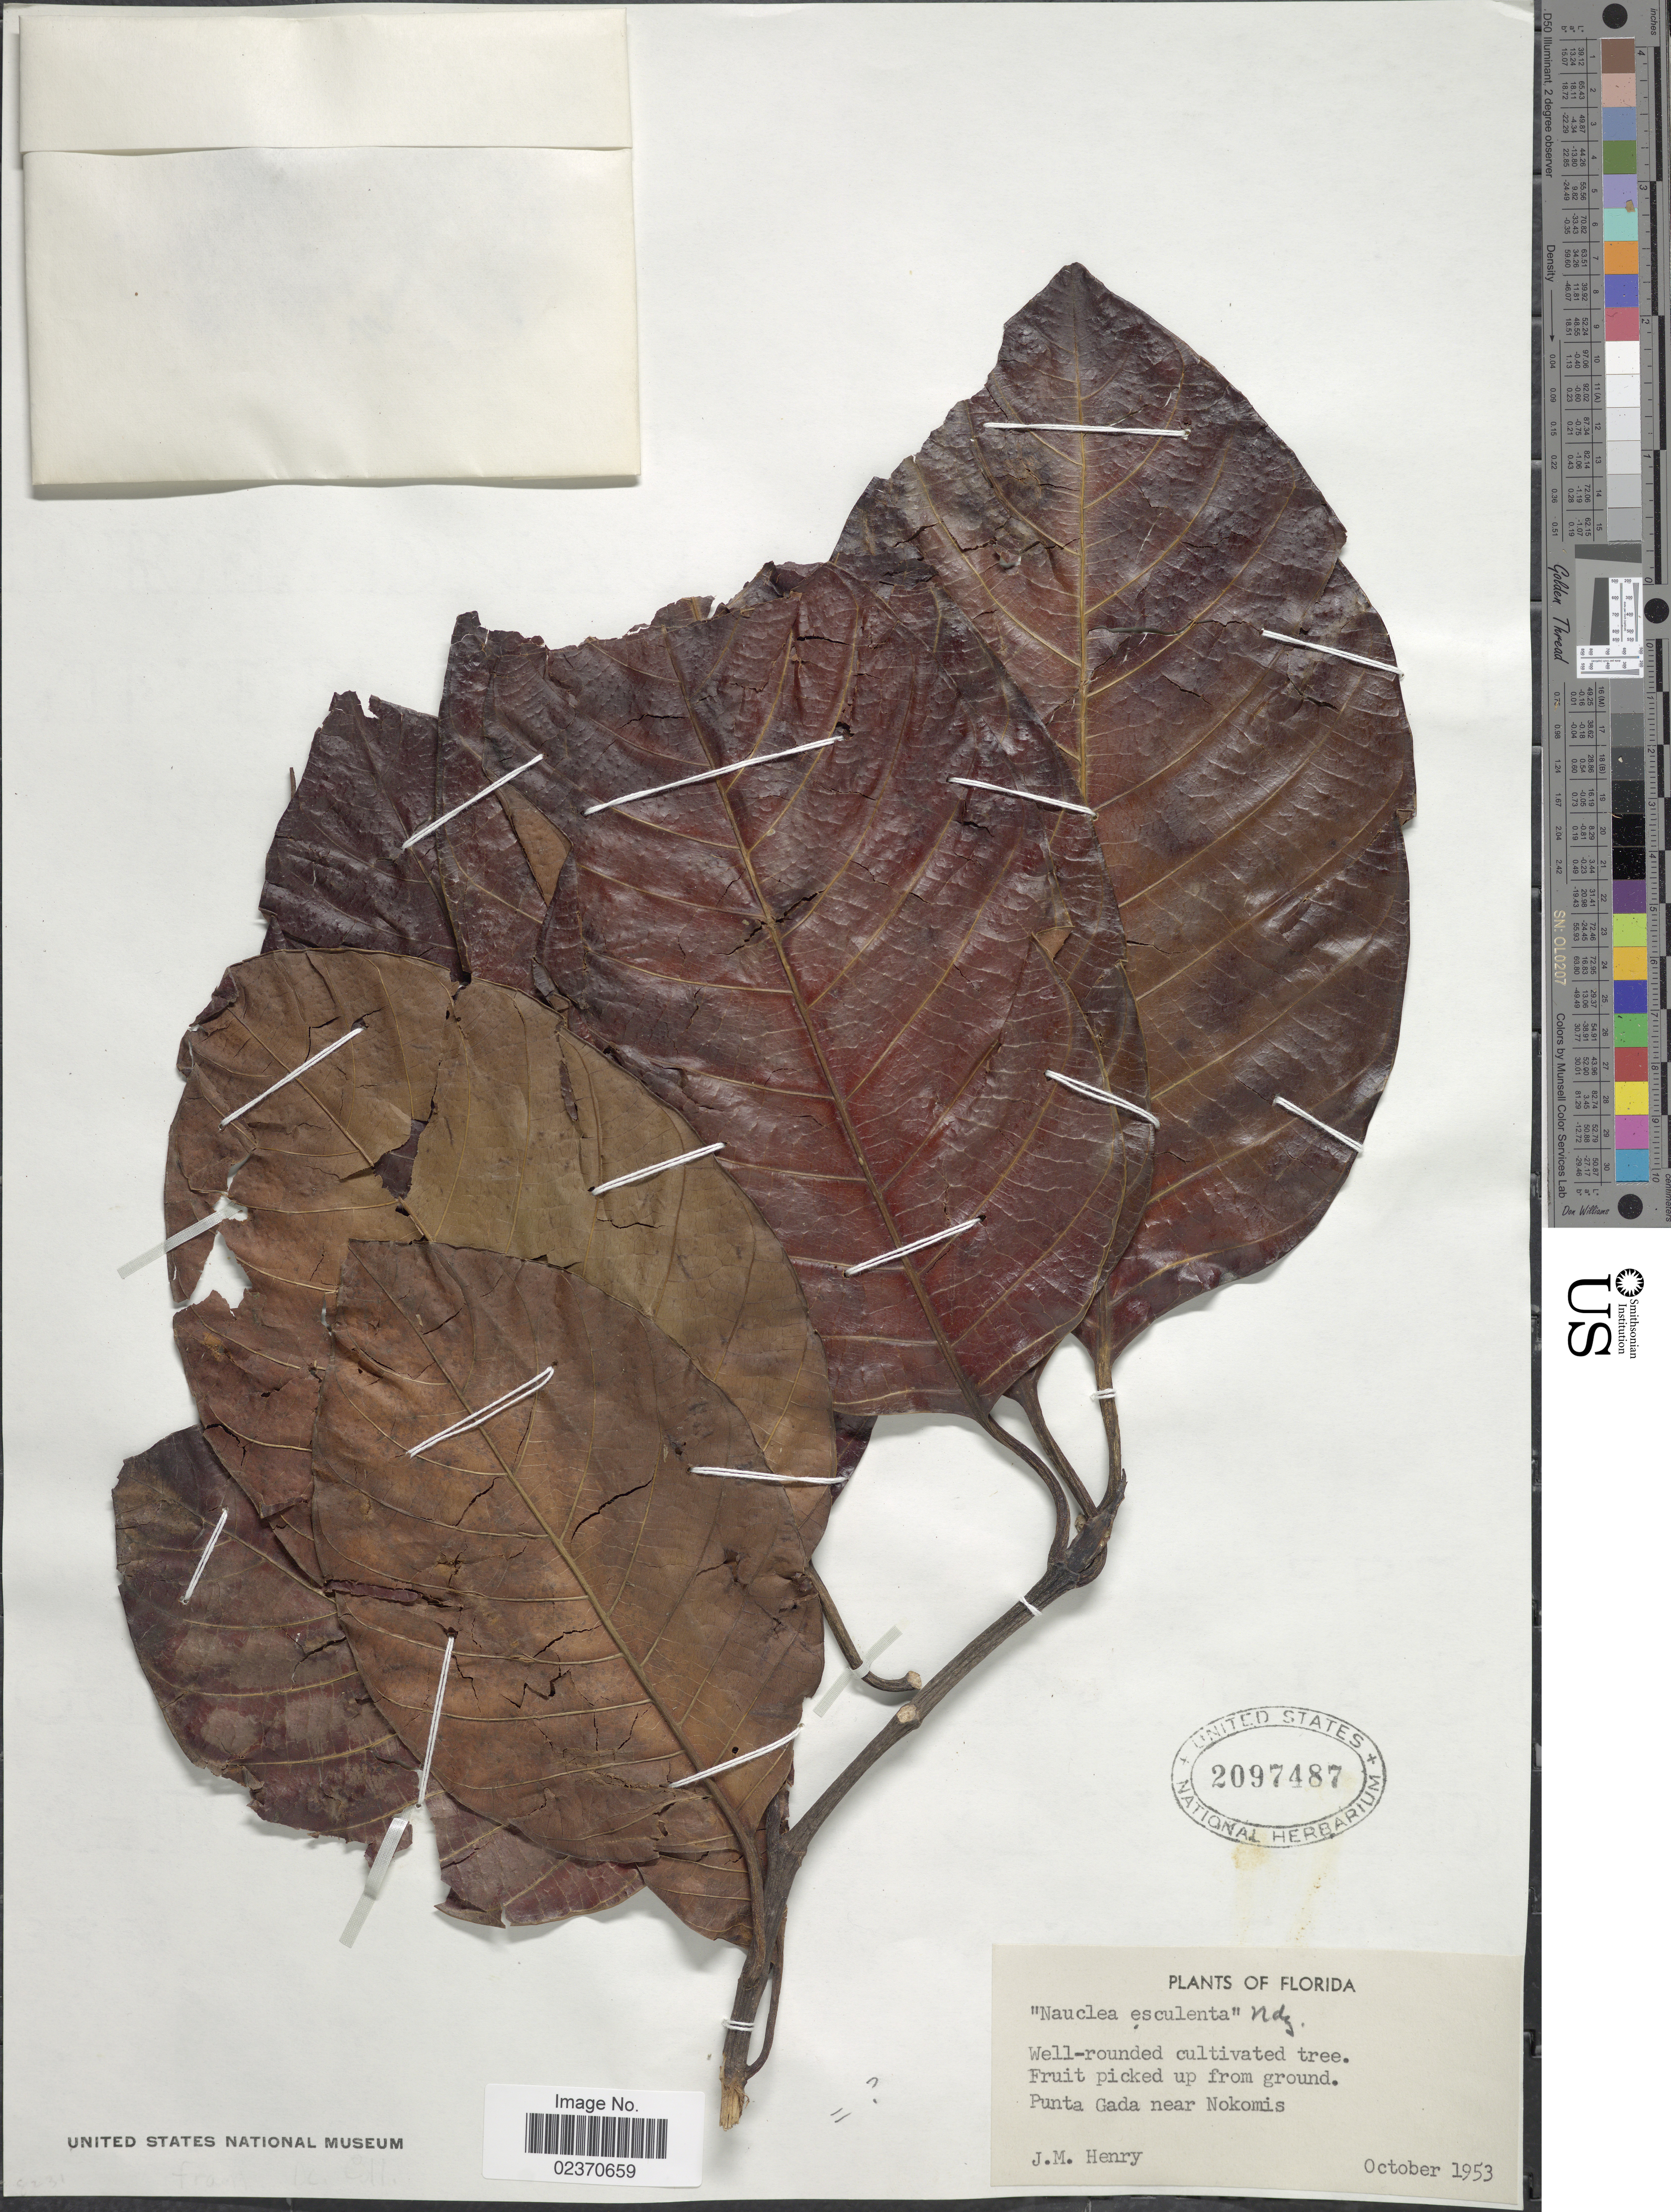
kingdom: Plantae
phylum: Tracheophyta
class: Magnoliopsida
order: Gentianales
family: Rubiaceae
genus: Nauclea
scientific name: Nauclea esculenta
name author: (Afzel. ex Sabine) Merr.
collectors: J. Henry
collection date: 1953-10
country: United States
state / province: Florida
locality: Punta Gada near Nokomis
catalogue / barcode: US 2097487